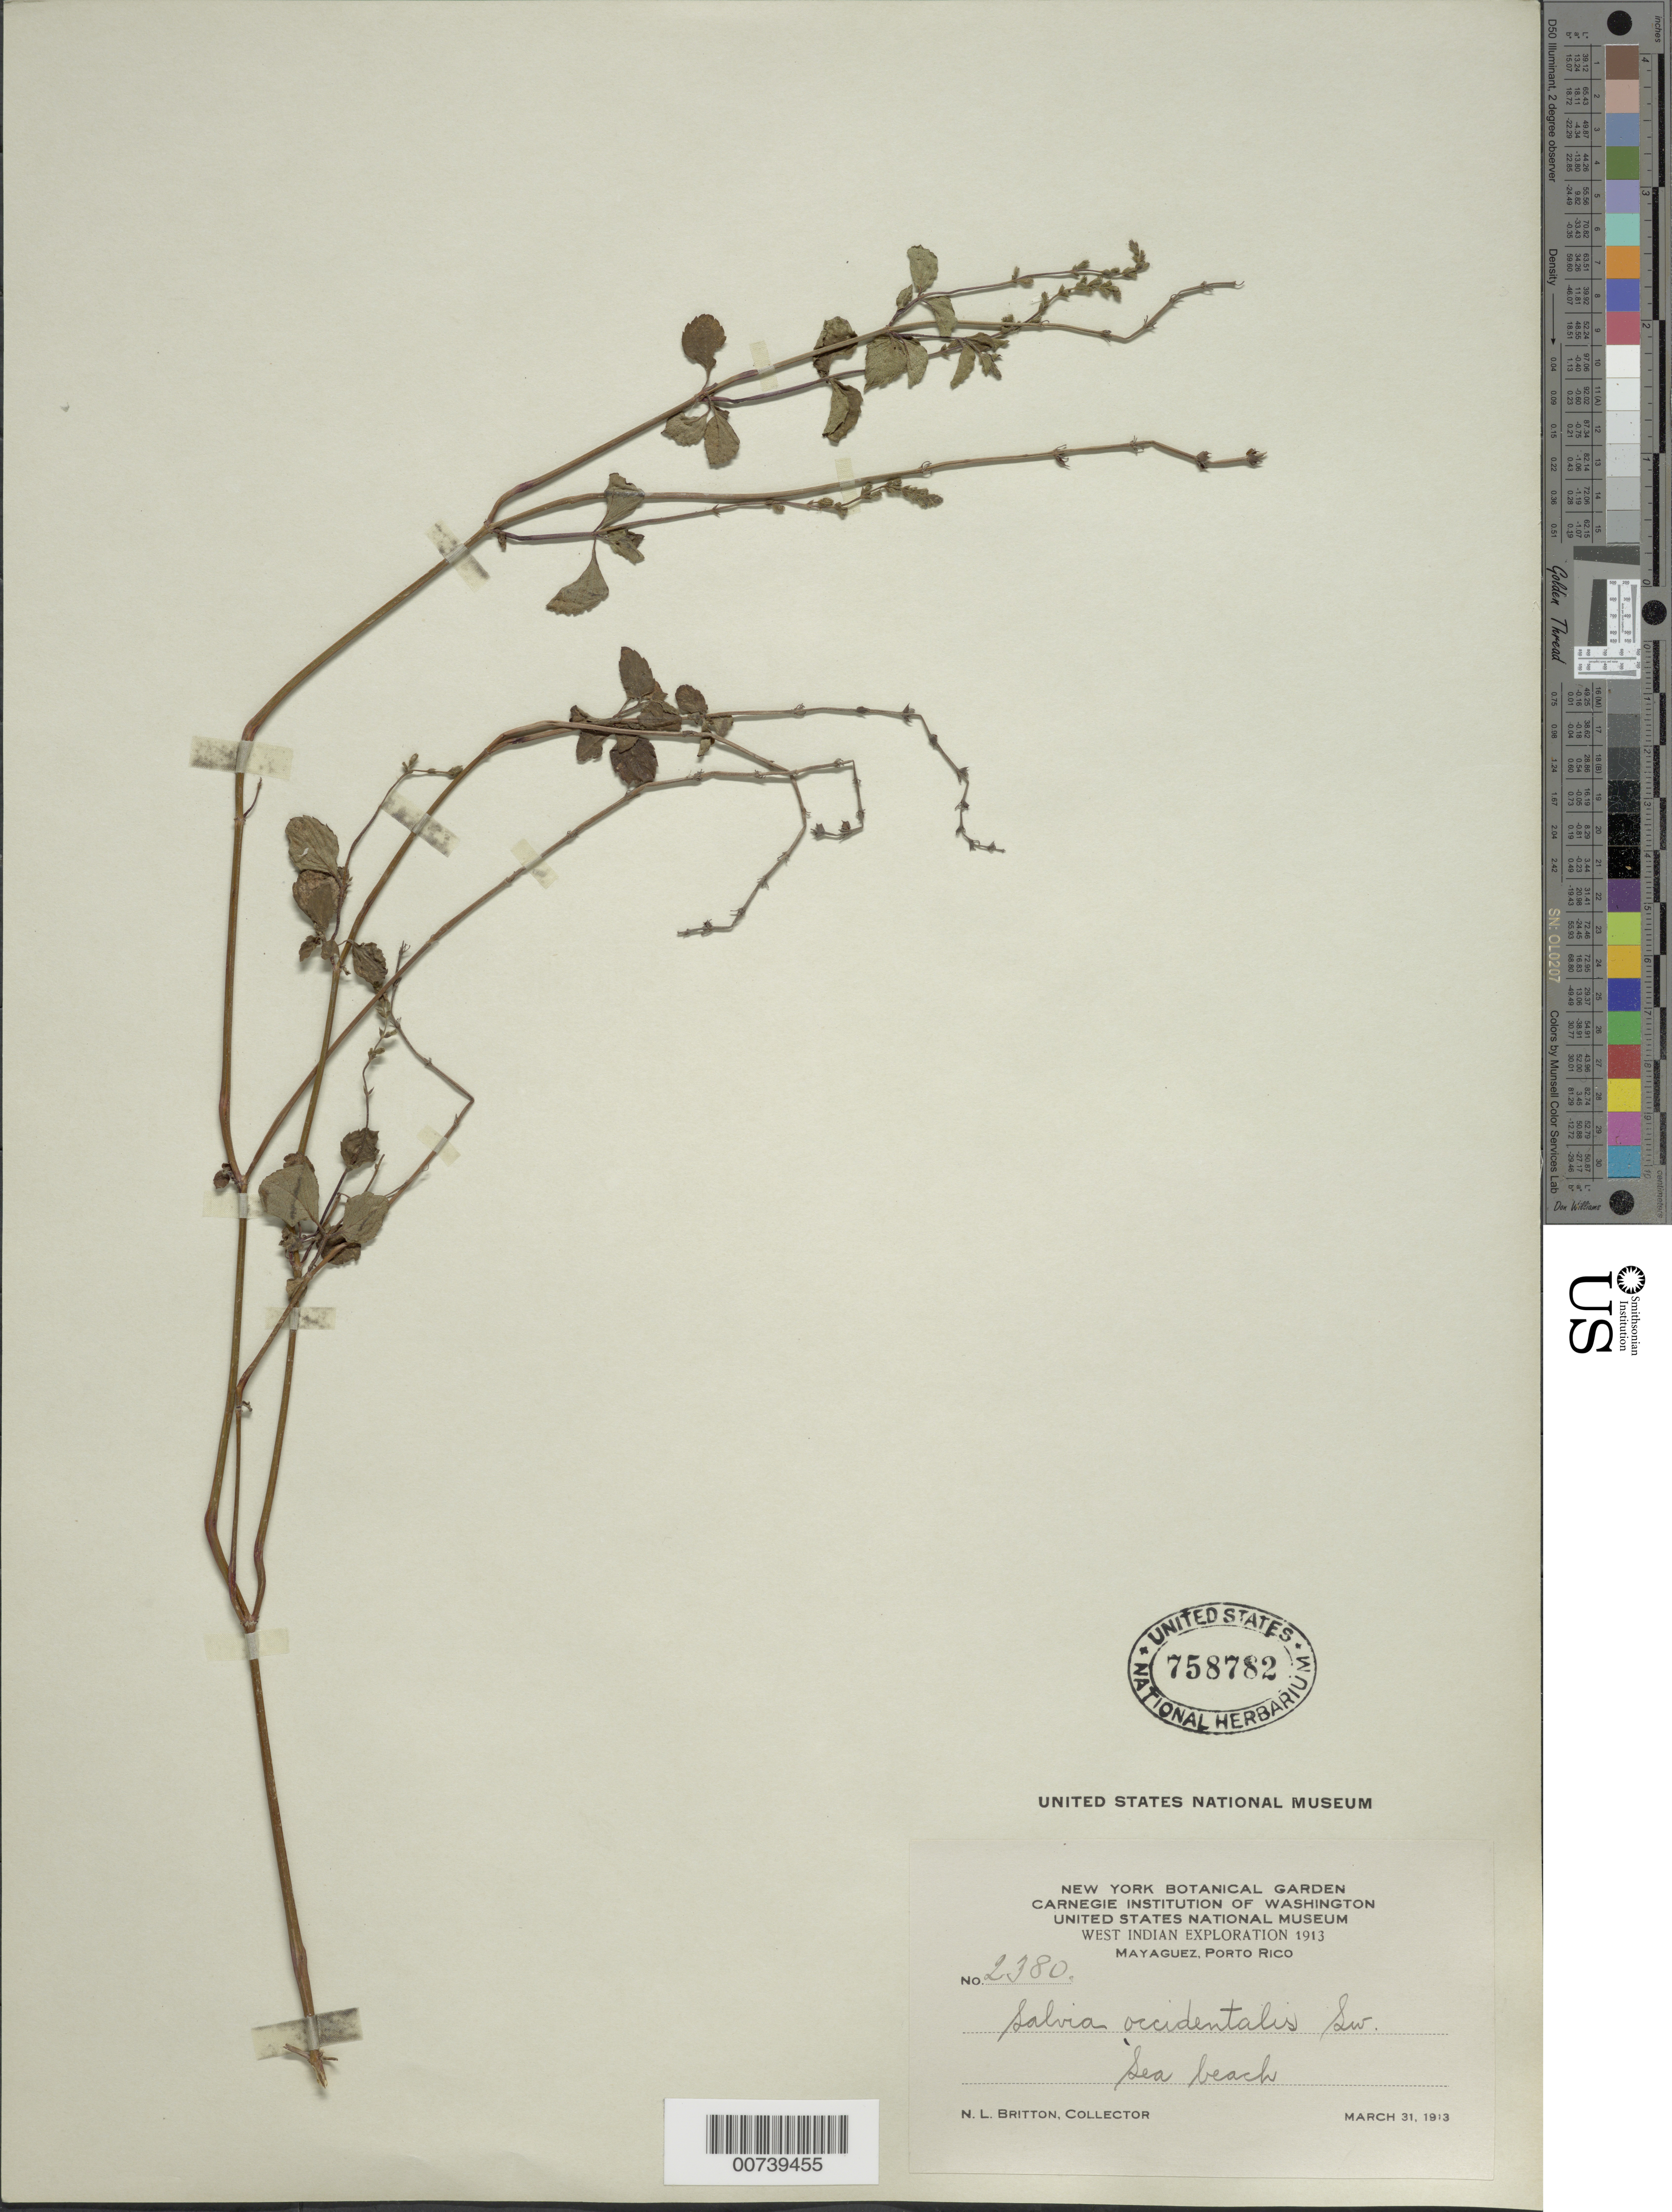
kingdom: Plantae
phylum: Tracheophyta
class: Magnoliopsida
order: Lamiales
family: Lamiaceae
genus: Salvia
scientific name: Salvia occidentalis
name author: Sw.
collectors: N. Britton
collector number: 2380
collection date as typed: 31 Mar 1913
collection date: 1913-03-31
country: Puerto Rico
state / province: Mayagüez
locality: Mayaguez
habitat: Sea beach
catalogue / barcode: US 758782